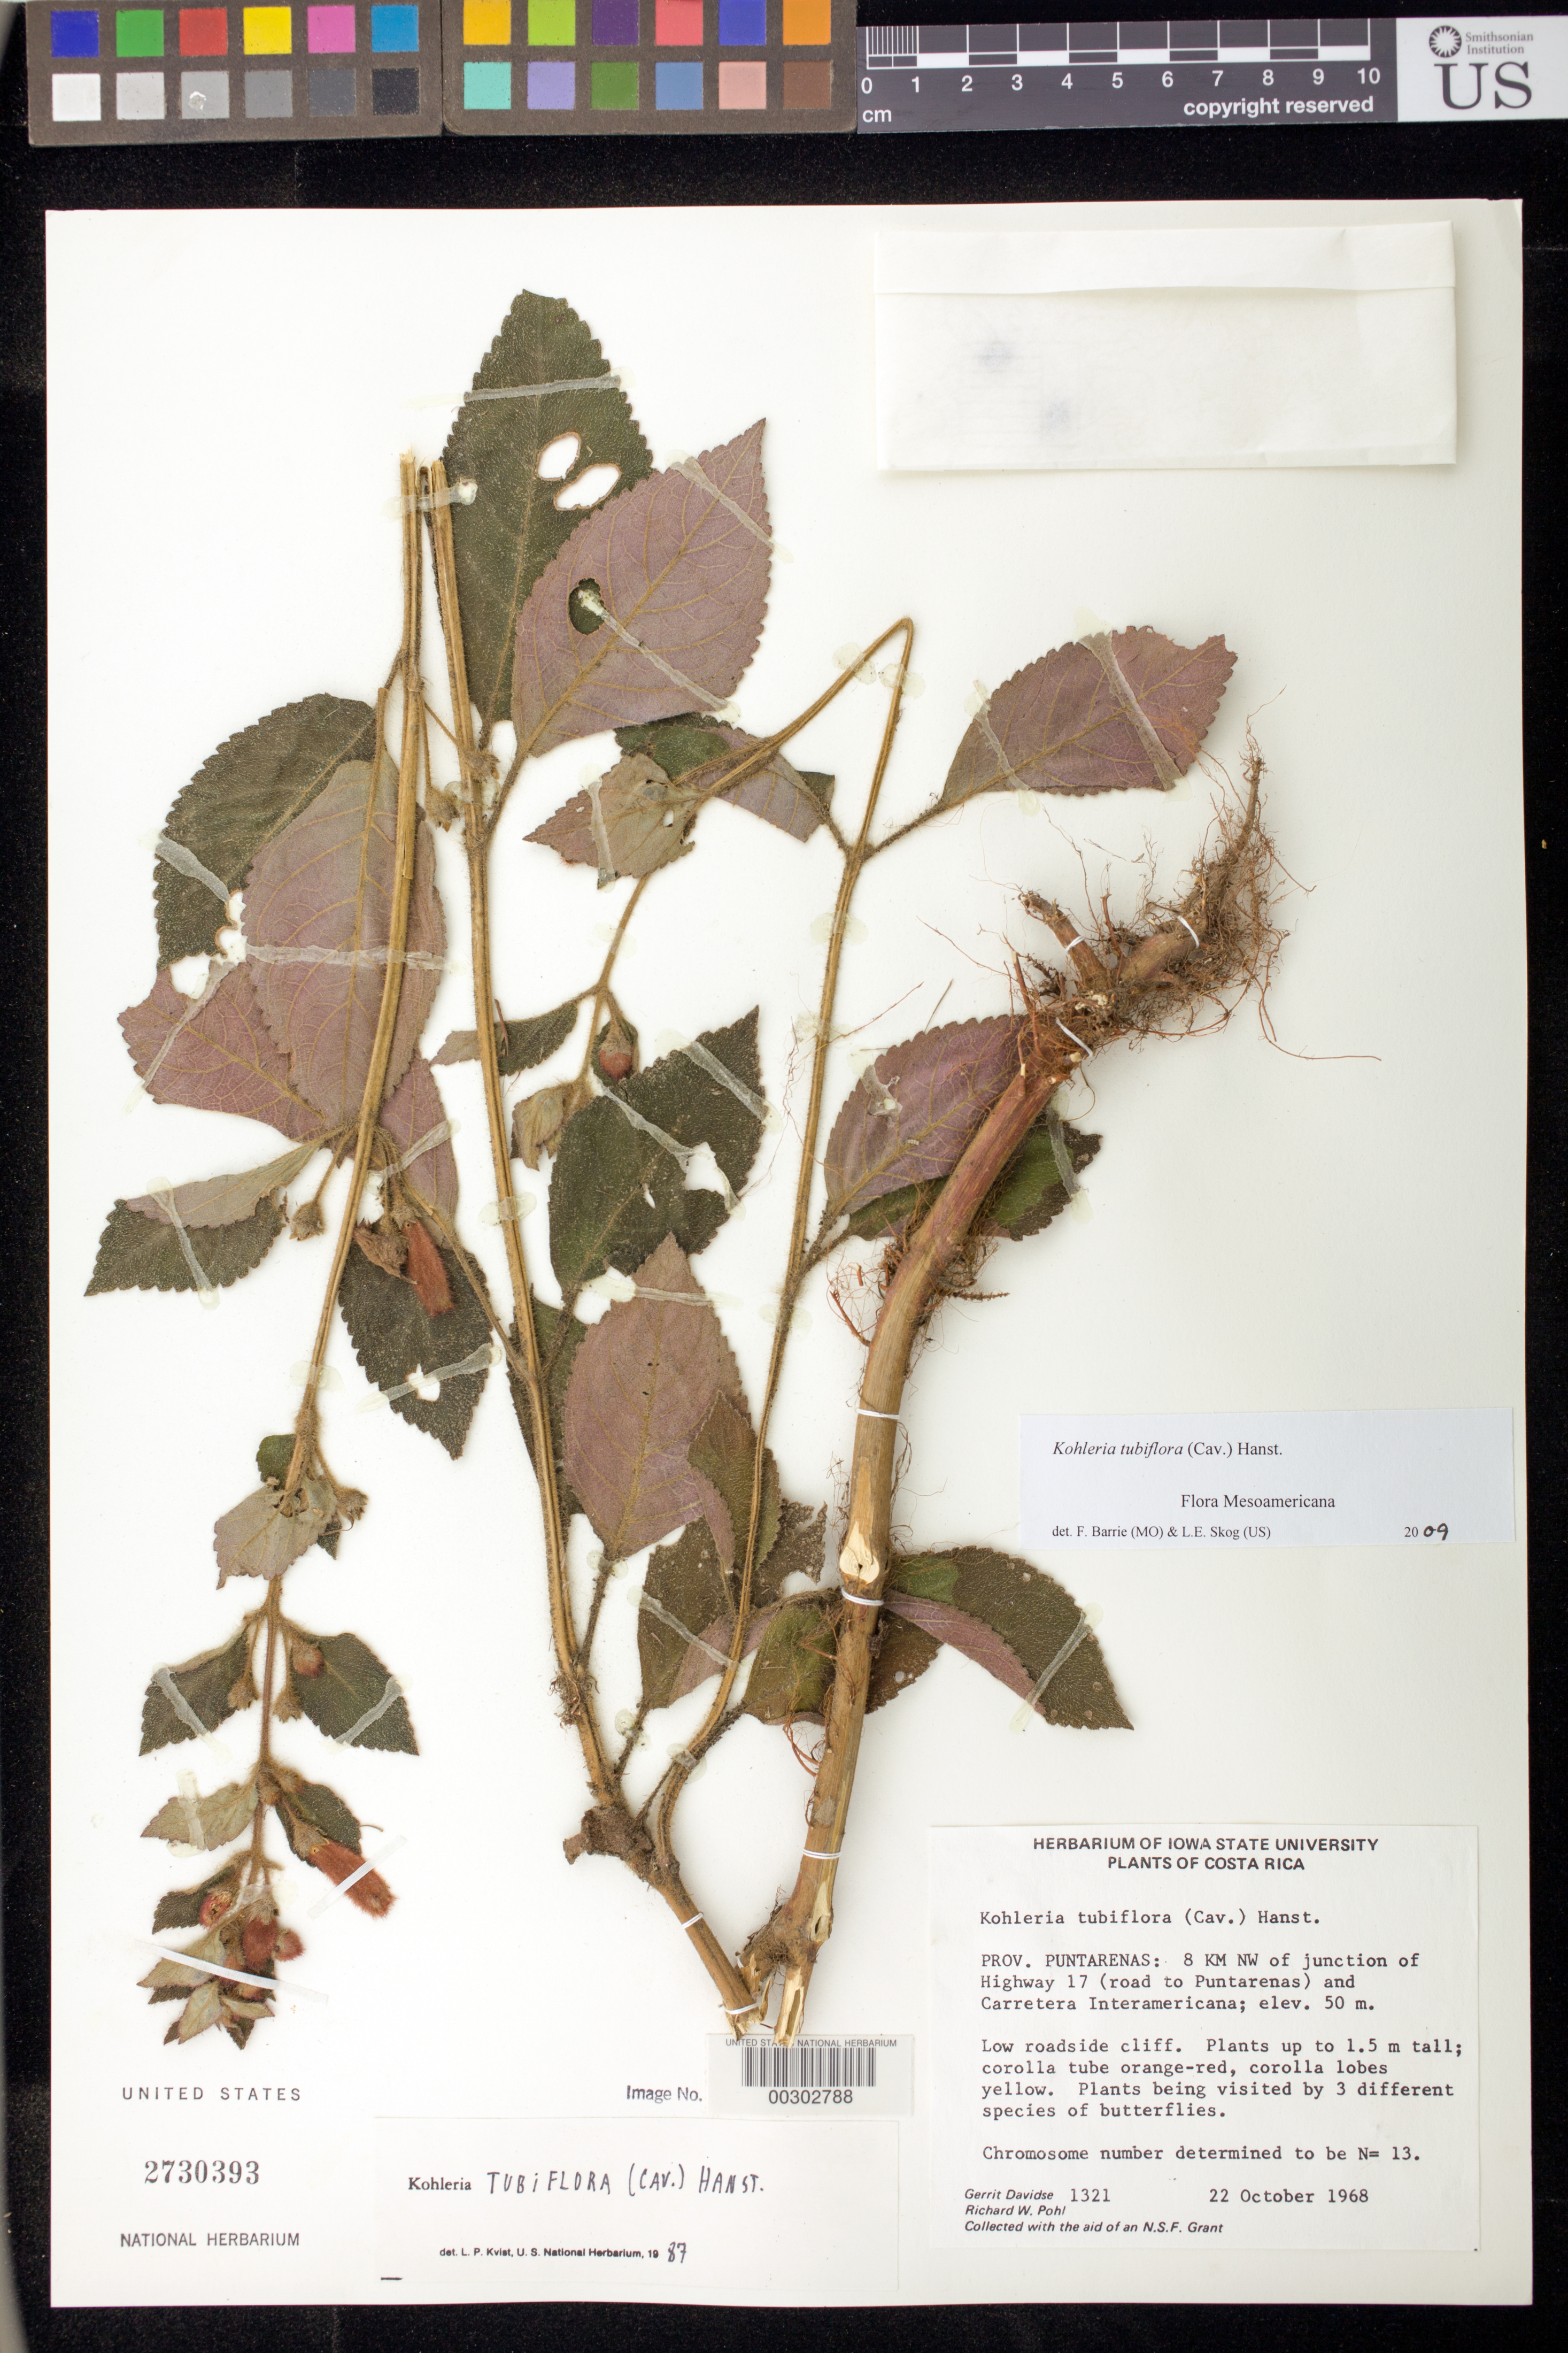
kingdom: Plantae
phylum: Tracheophyta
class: Magnoliopsida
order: Lamiales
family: Gesneriaceae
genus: Kohleria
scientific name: Kohleria tubiflora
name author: (Cav.) Hanst.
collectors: G. Davidse & R. W. Pohl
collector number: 1321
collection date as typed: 22 Oct 1968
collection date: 1968-10-22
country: Costa Rica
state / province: Puntarenas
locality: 8 km NW of junction of highway 17 (road to Puntarenas) and Carretera Interamericana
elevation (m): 50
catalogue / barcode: US 2730393